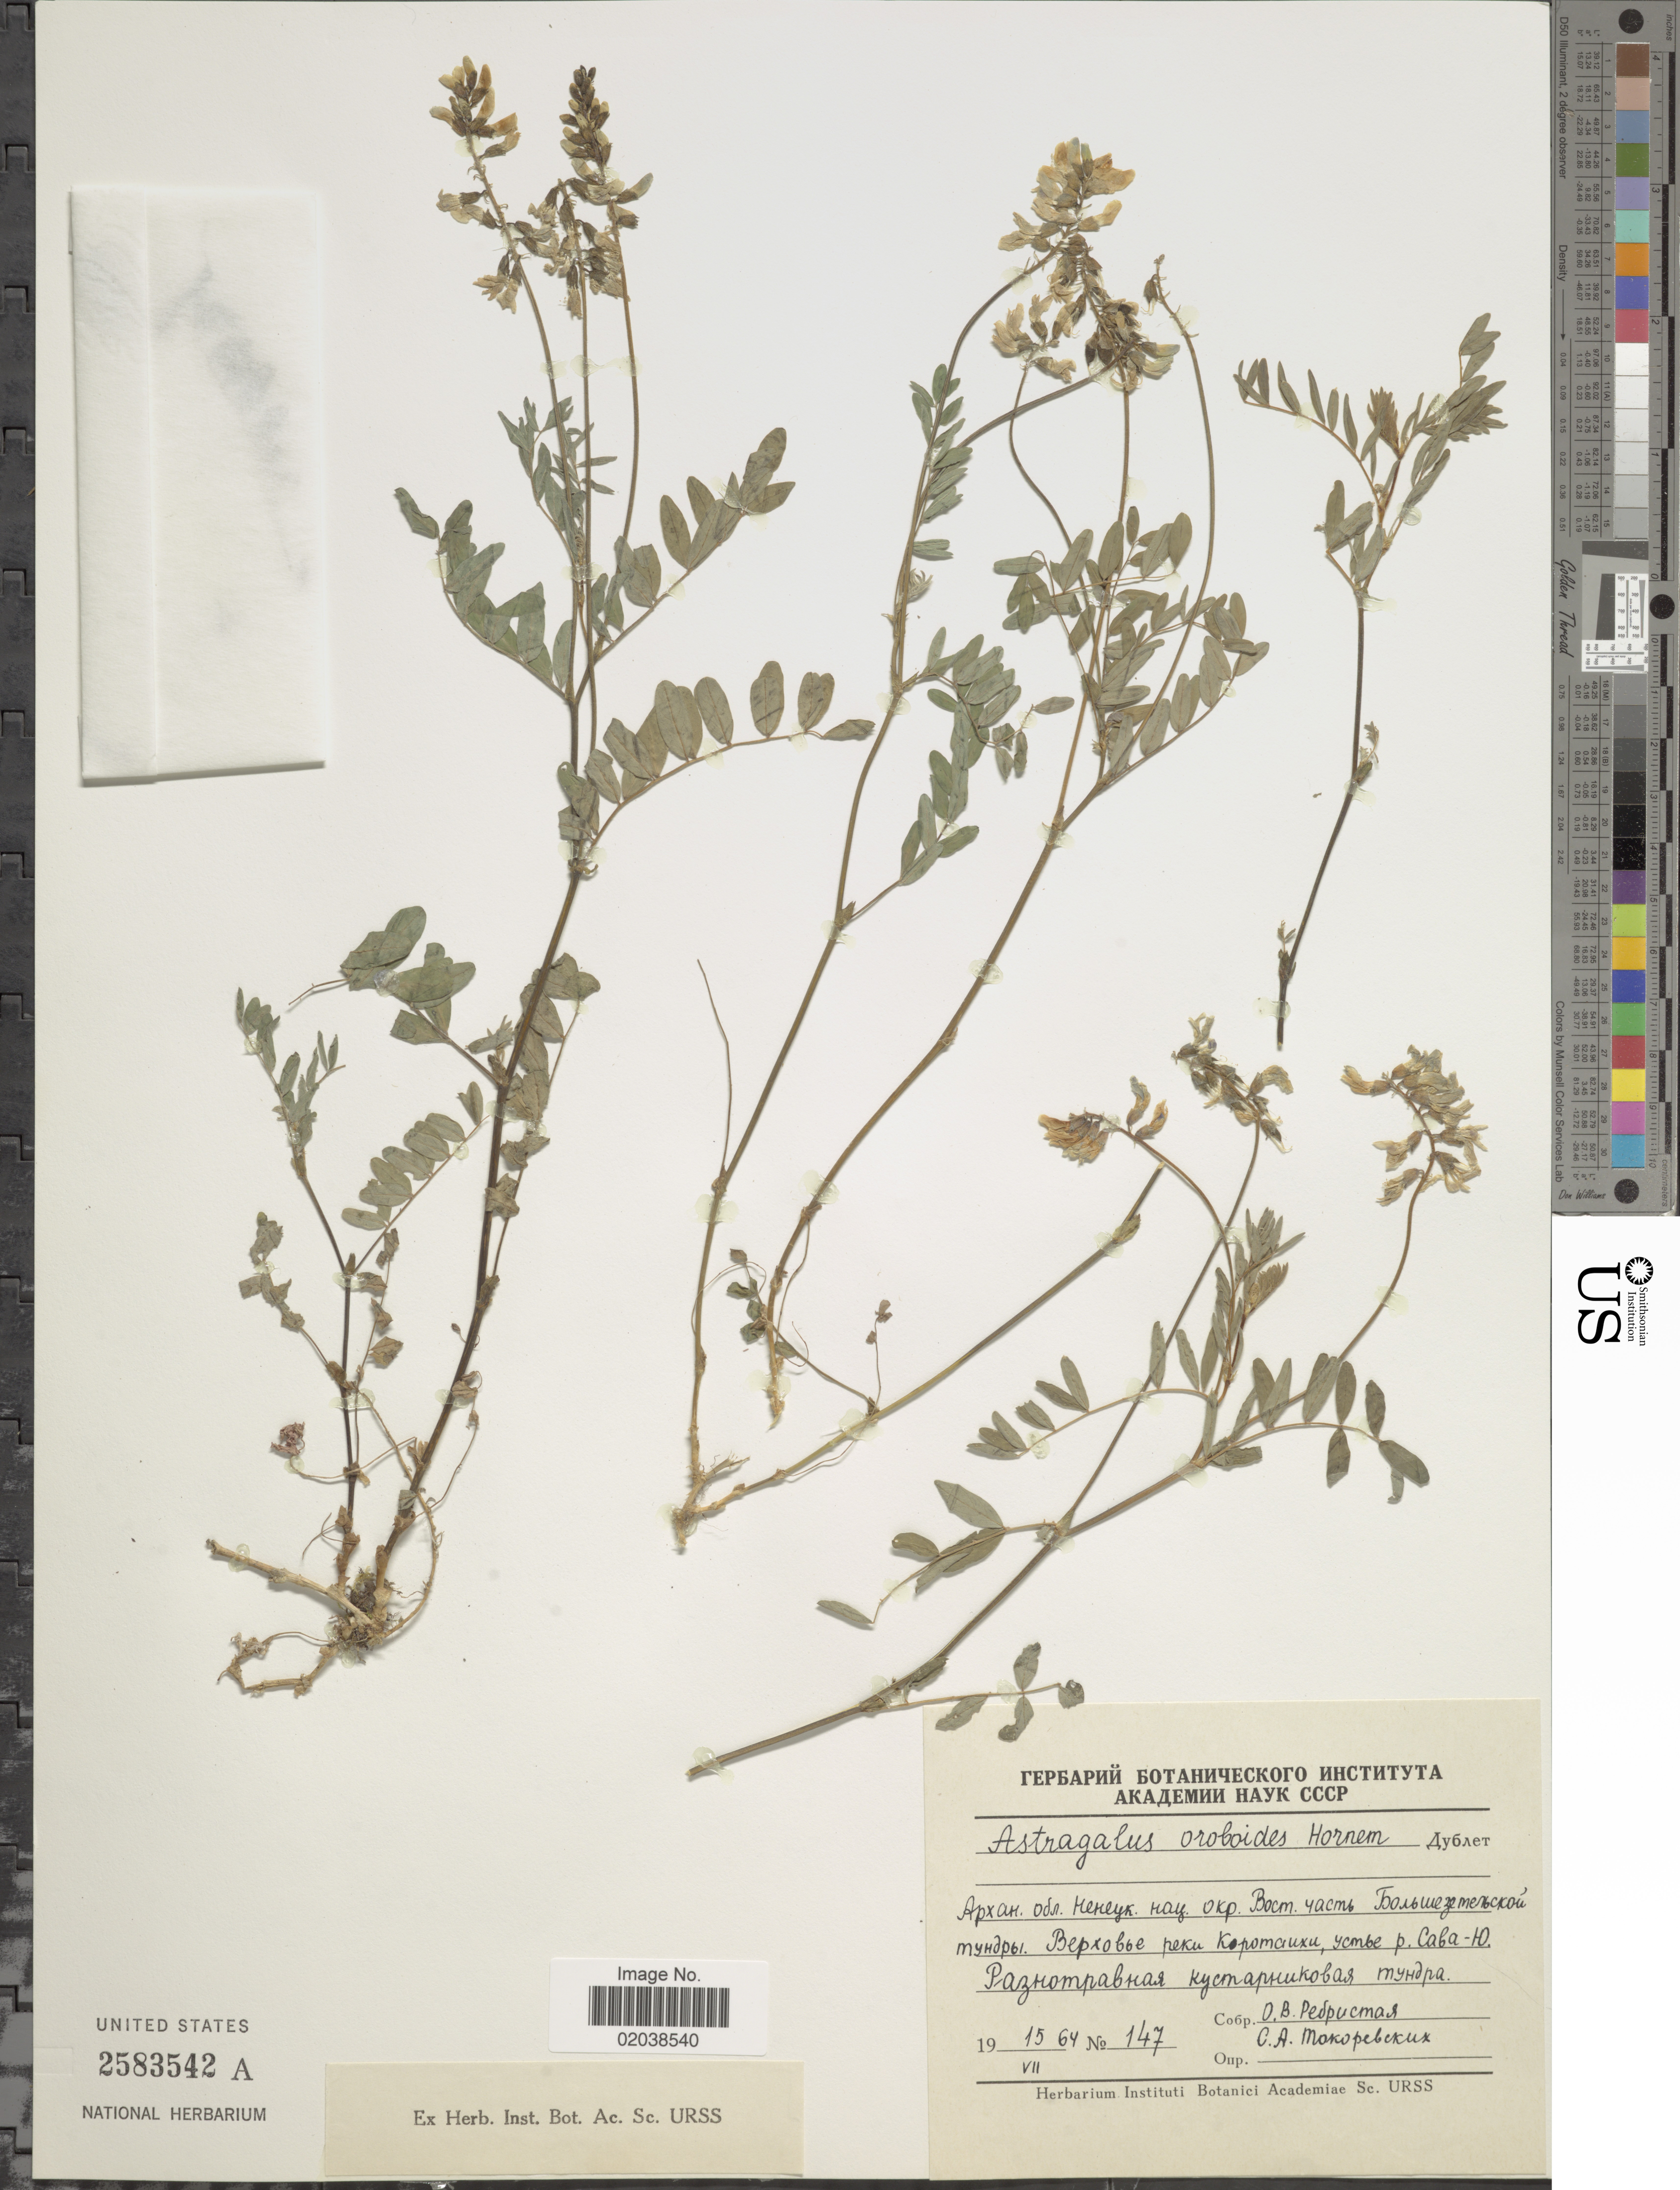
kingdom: Plantae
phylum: Tracheophyta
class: Magnoliopsida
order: Fabales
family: Fabaceae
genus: Astragalus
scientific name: Astragalus oroboides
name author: Hornem.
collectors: O. V. Rebristaja & S. Tokarevskikh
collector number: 147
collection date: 1964-07-15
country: Russian Federation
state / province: Arkhangelsk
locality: Korotaikha River basin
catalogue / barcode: US 2583542A